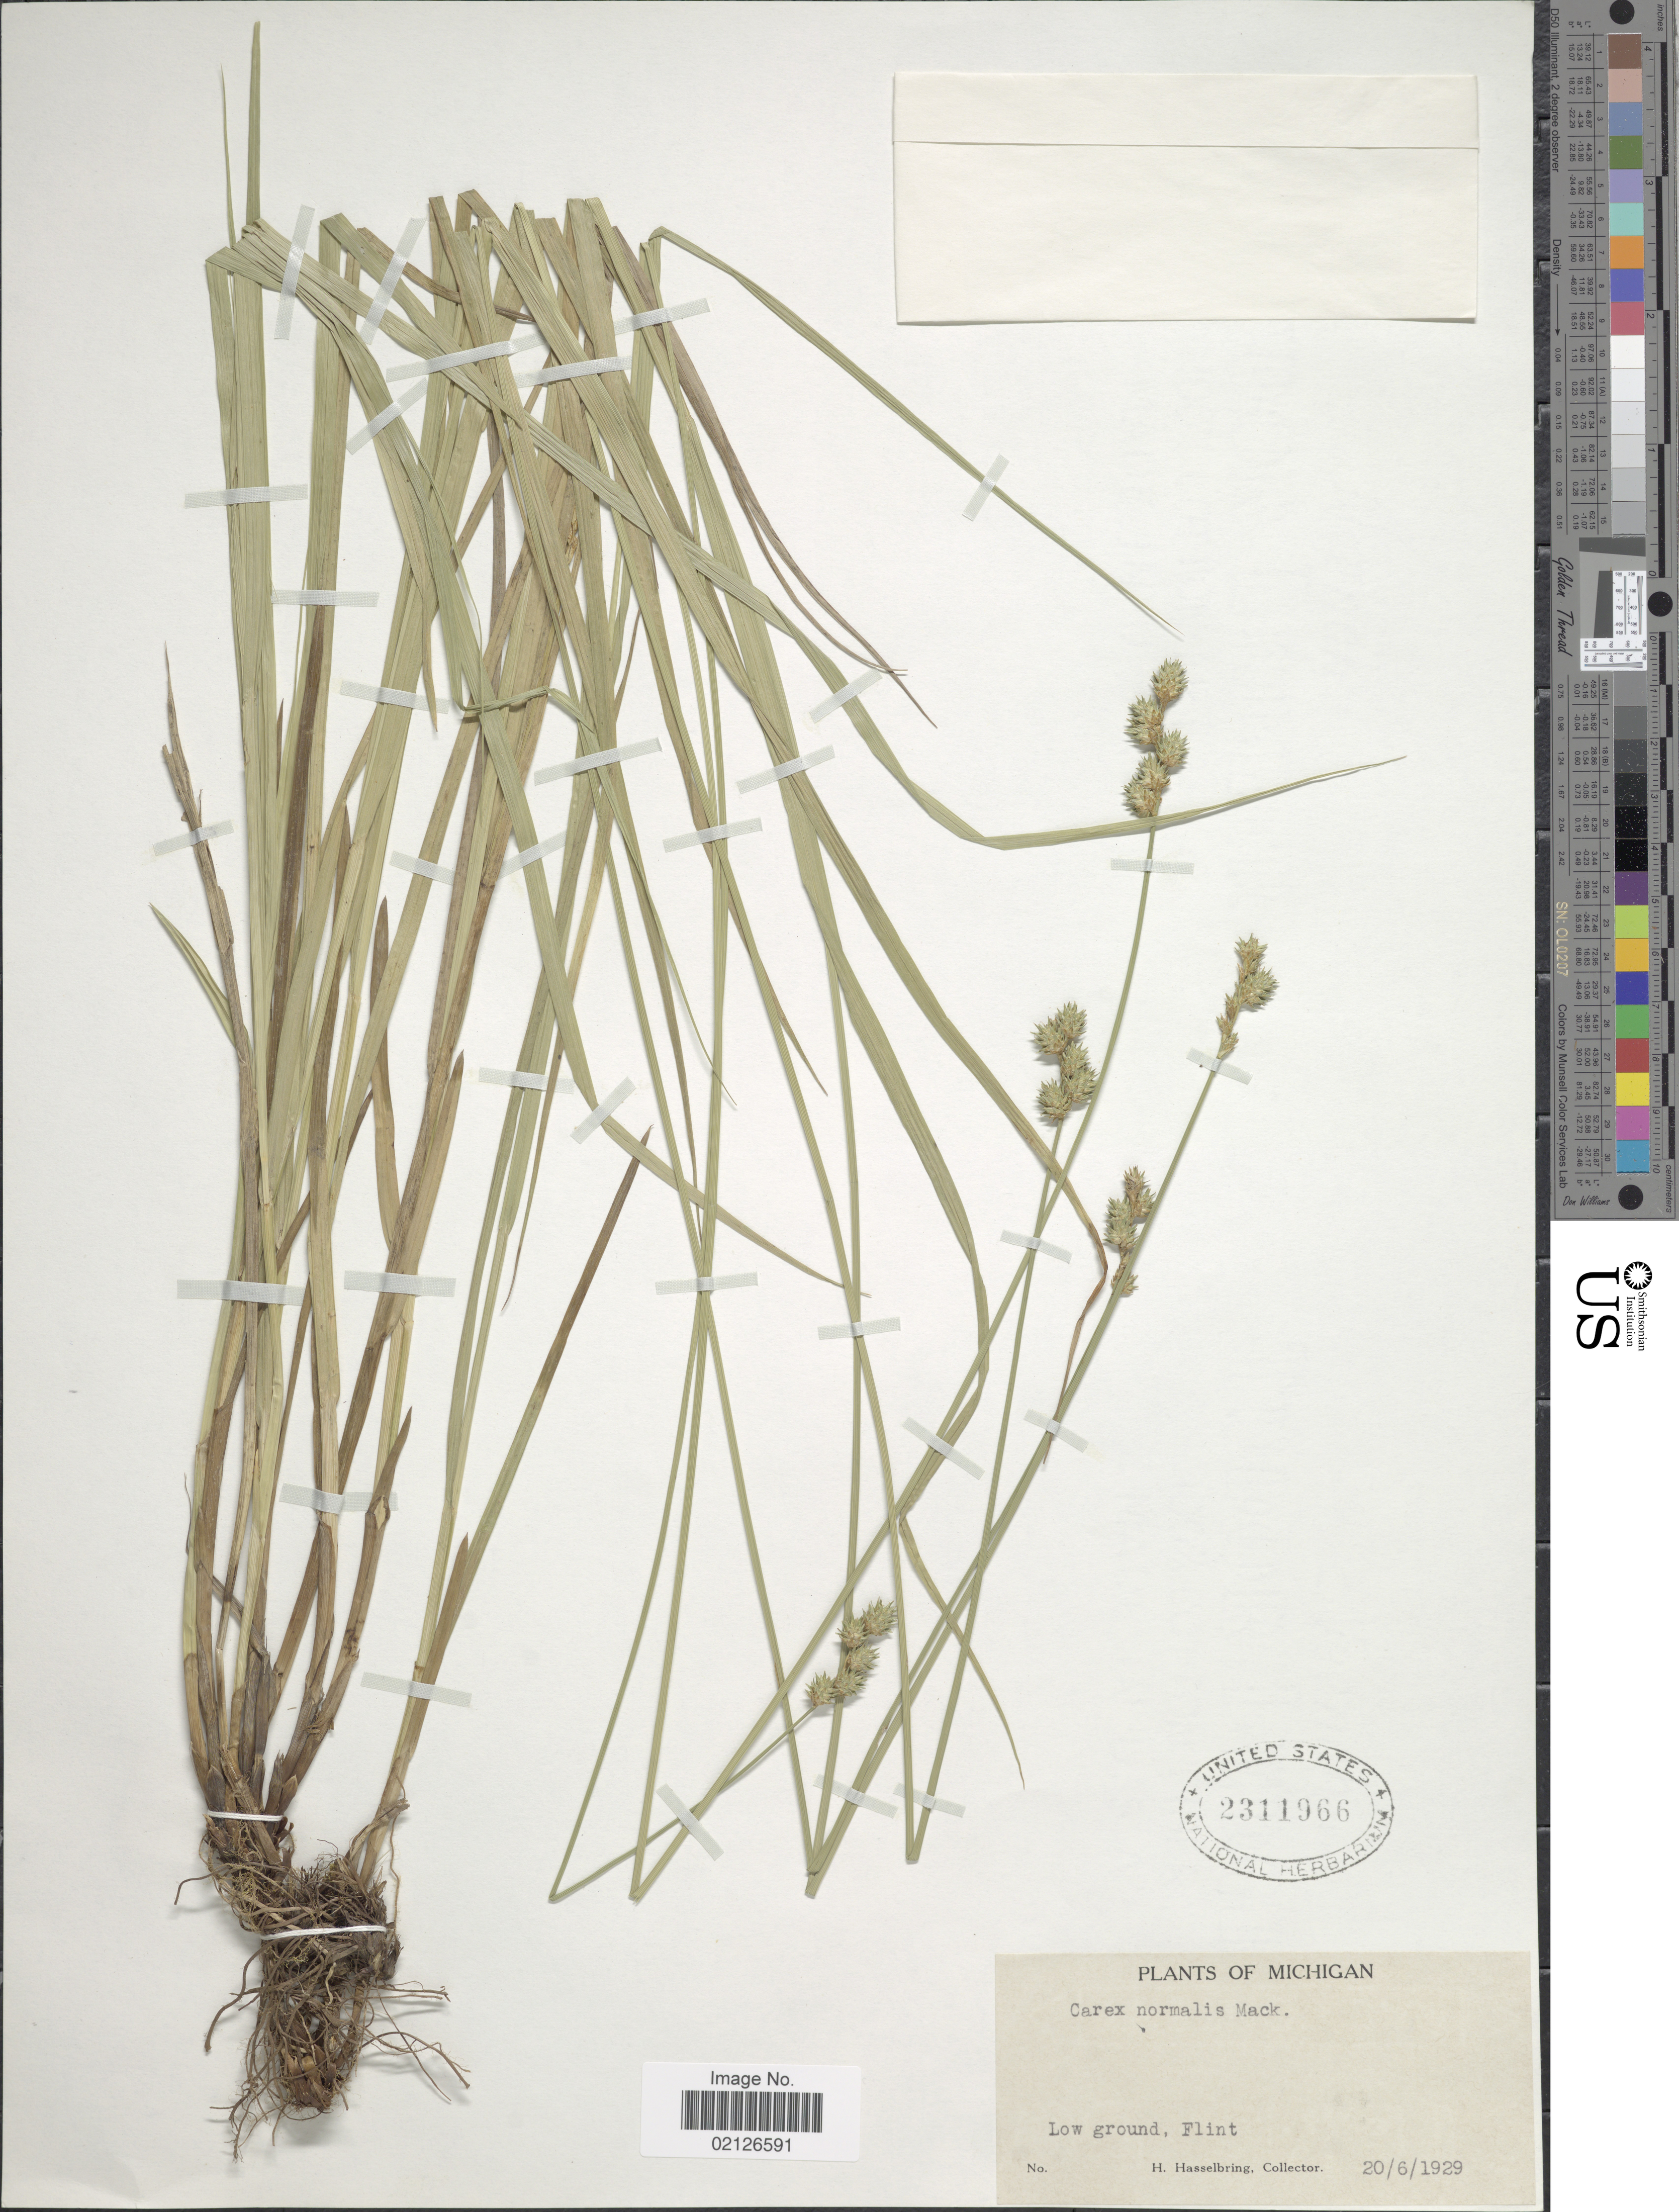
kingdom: Plantae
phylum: Tracheophyta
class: Liliopsida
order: Poales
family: Cyperaceae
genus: Carex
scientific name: Carex normalis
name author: Mack.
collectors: H. Hasselbring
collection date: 1929-06-20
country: United States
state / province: Michigan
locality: Low ground, Flint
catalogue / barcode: US 2311966